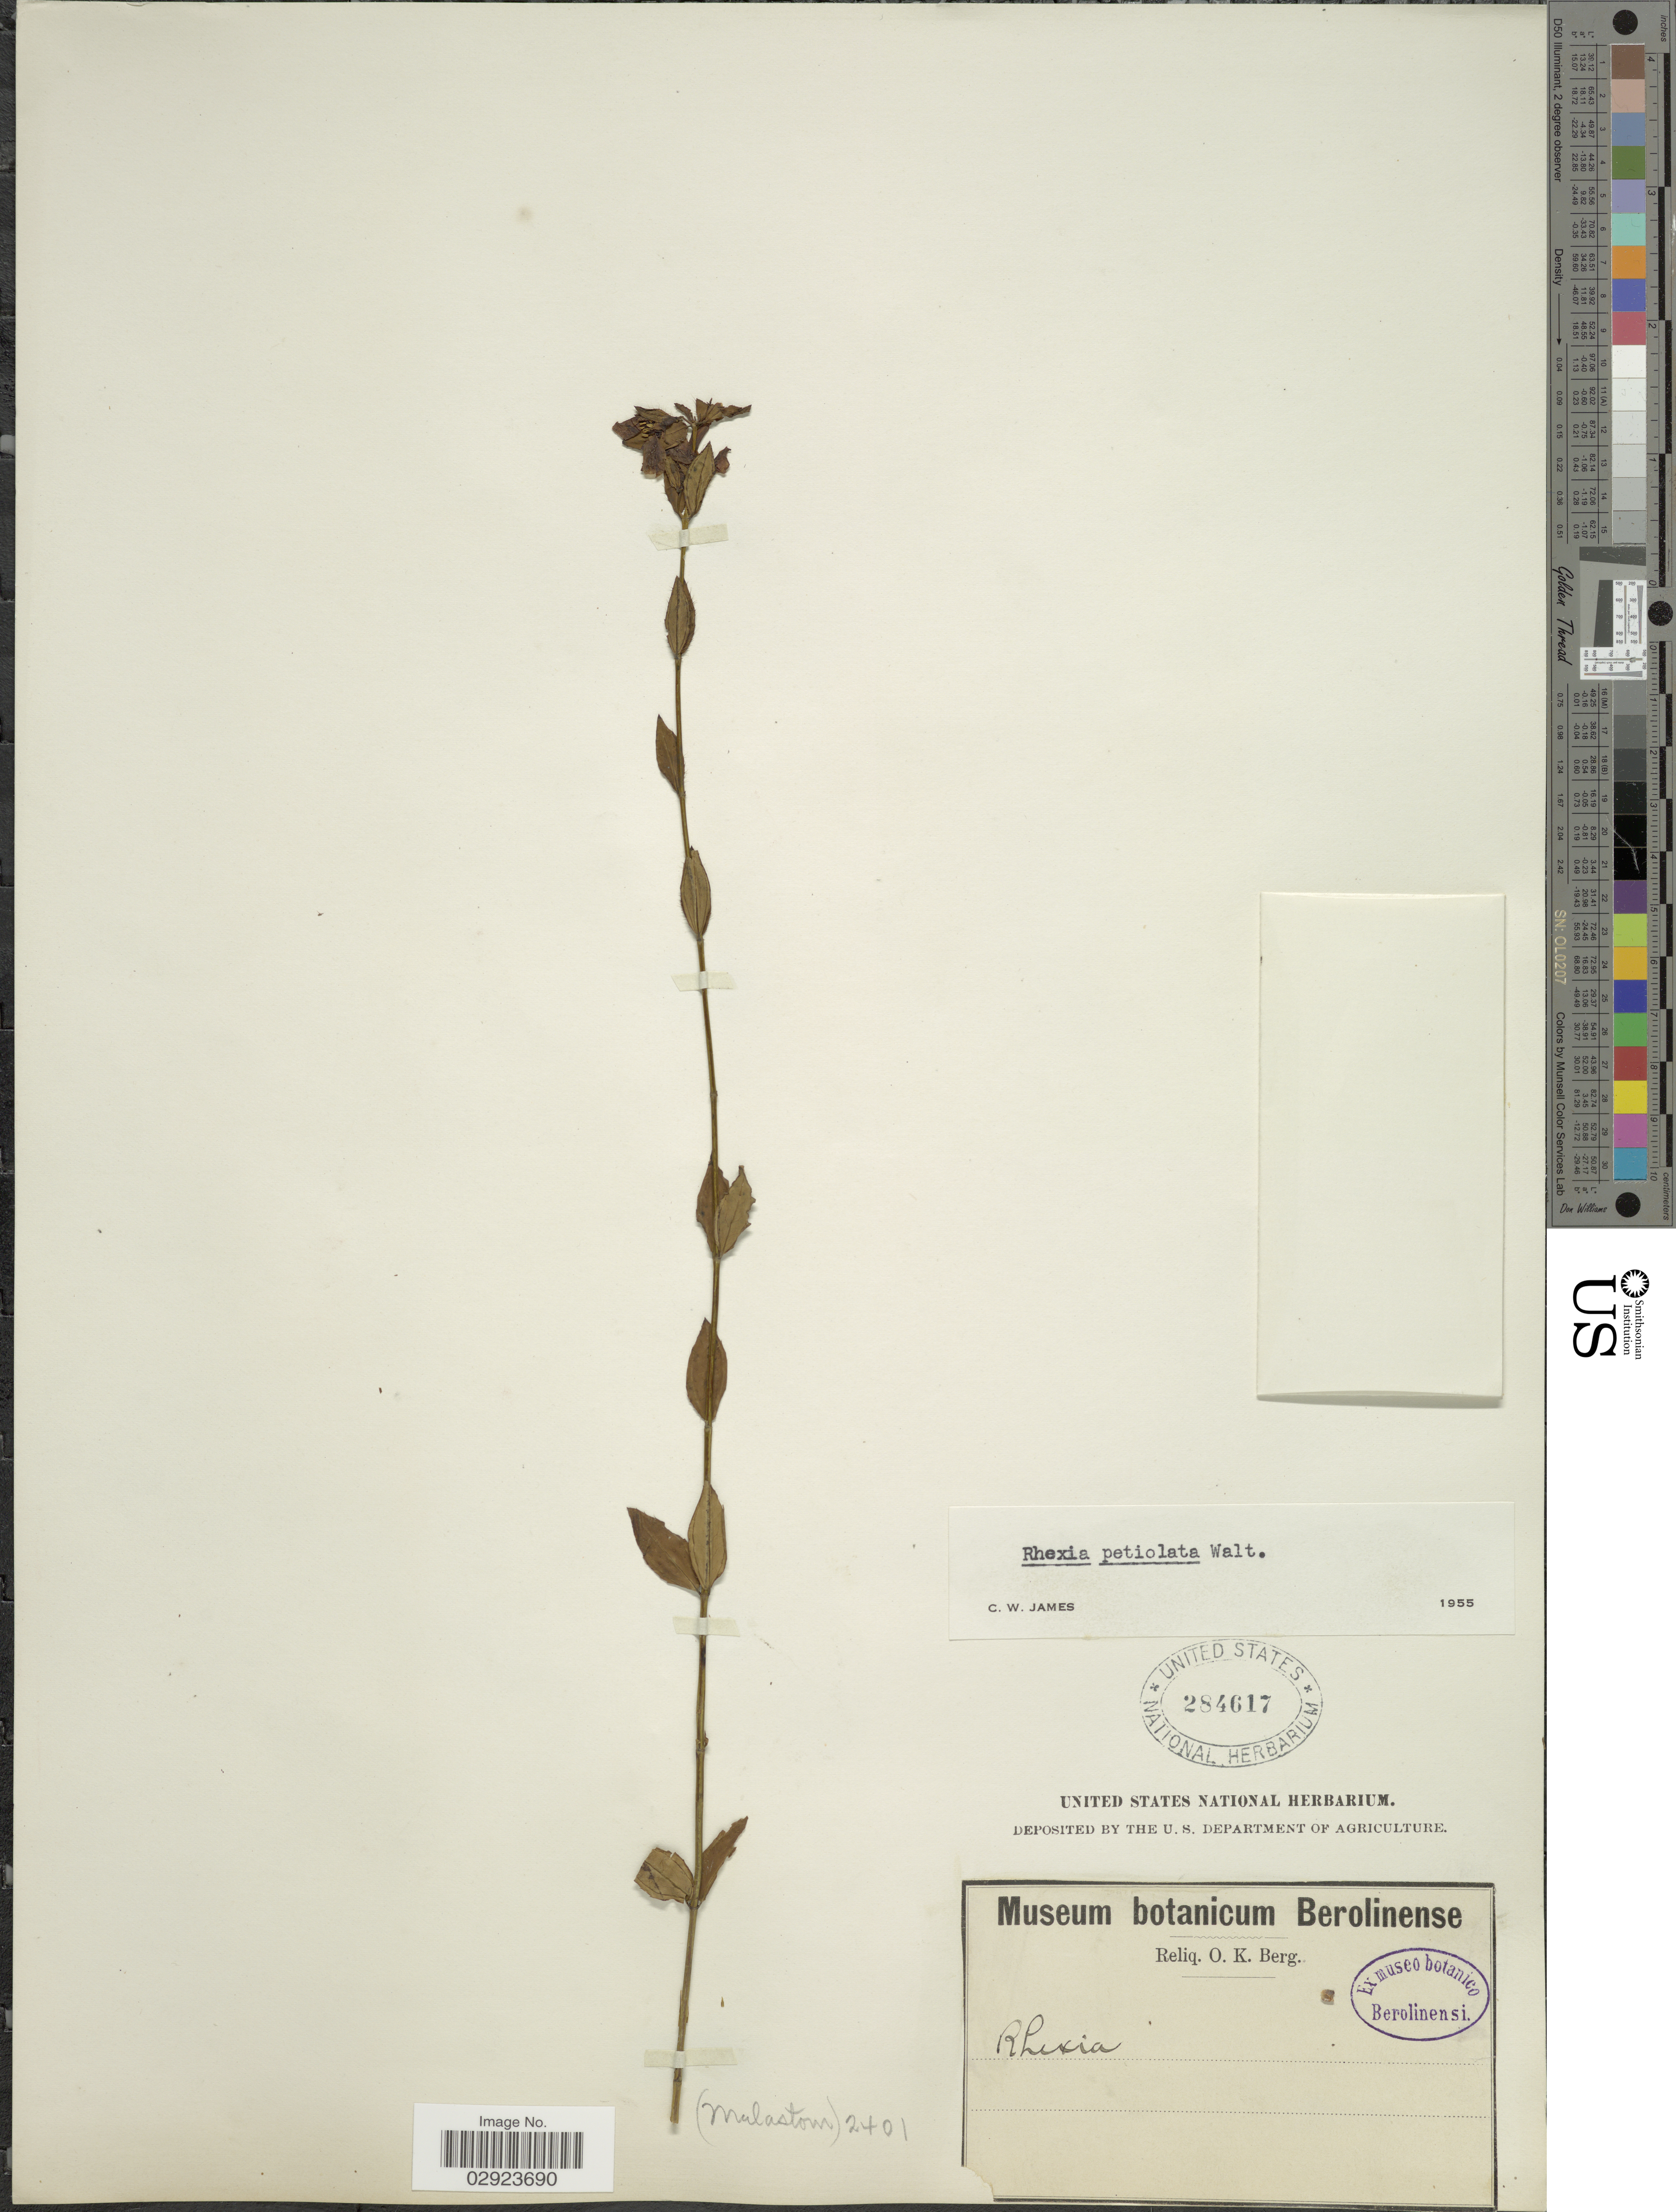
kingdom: Plantae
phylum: Tracheophyta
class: Magnoliopsida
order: Myrtales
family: Melastomataceae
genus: Rhexia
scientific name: Rhexia petiolata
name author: Walter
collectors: O. K. Berg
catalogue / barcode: US 284617